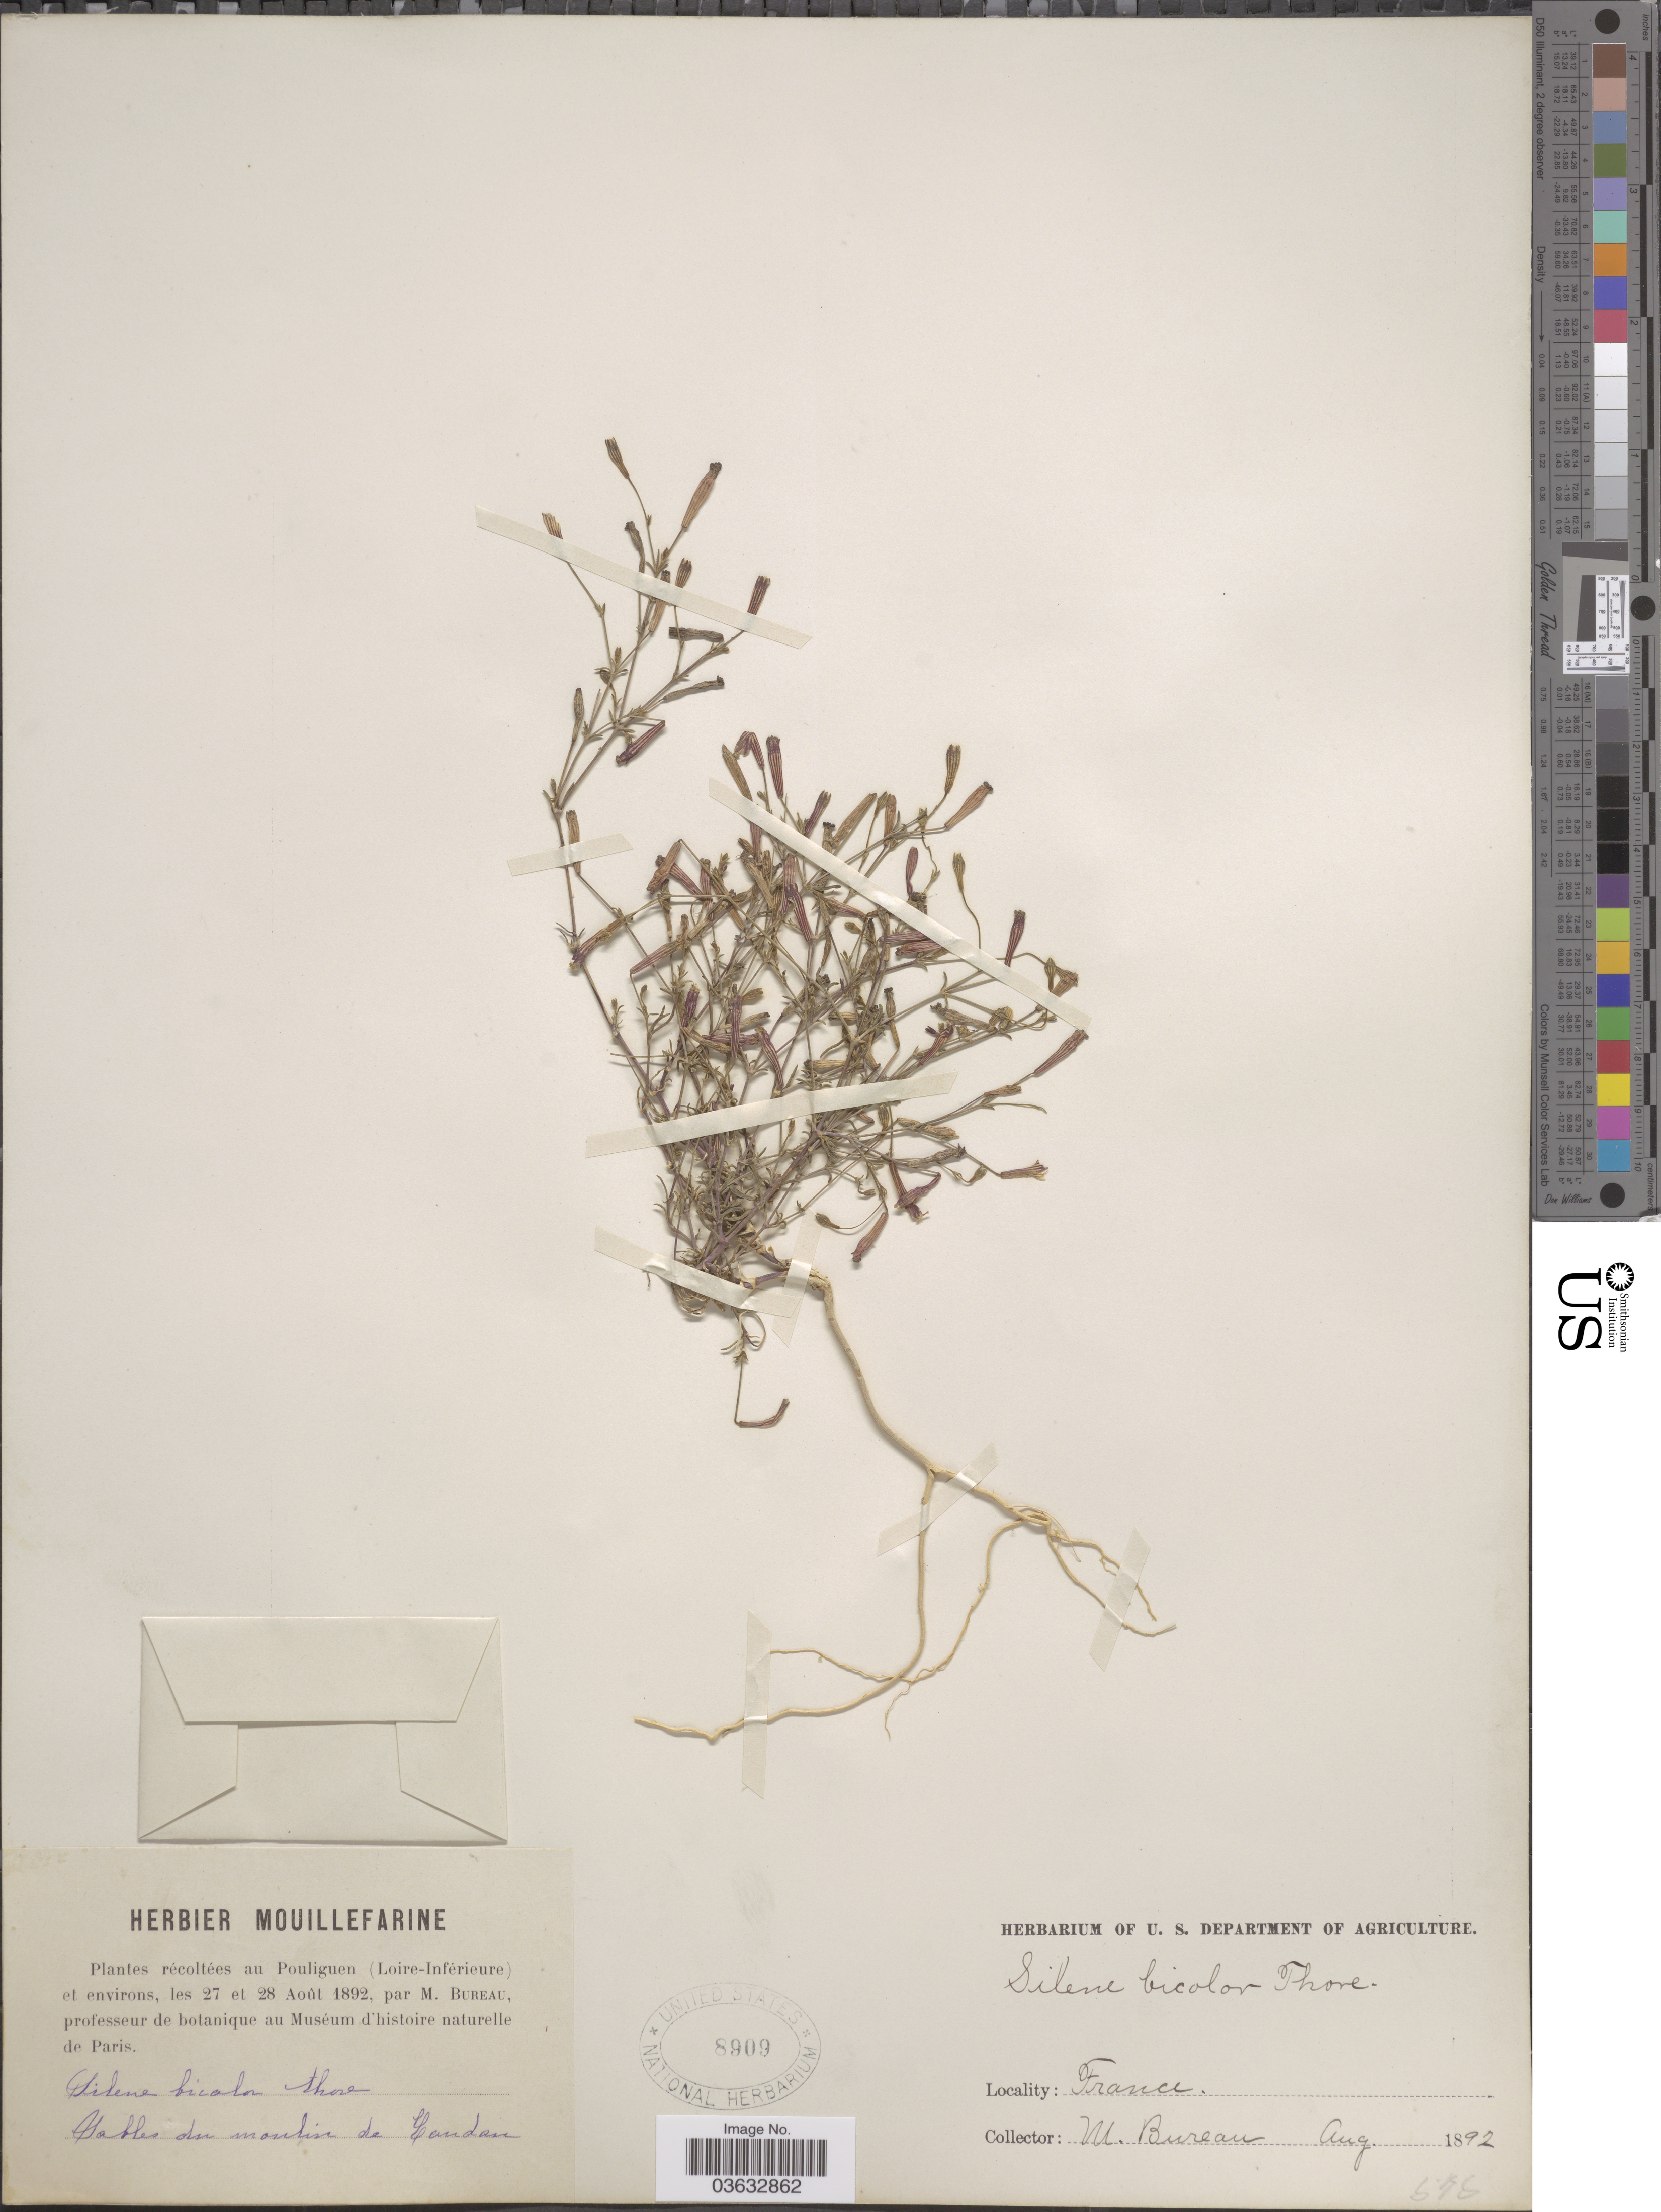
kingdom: Plantae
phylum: Tracheophyta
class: Magnoliopsida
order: Caryophyllales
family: Caryophyllaceae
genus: Silene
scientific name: Silene bicolor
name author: Moench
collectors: M. Bureau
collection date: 1892-08-27/1892-08-28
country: France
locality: Au Pouliguen (Loire-Inférieure) et environs.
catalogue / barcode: US 8909